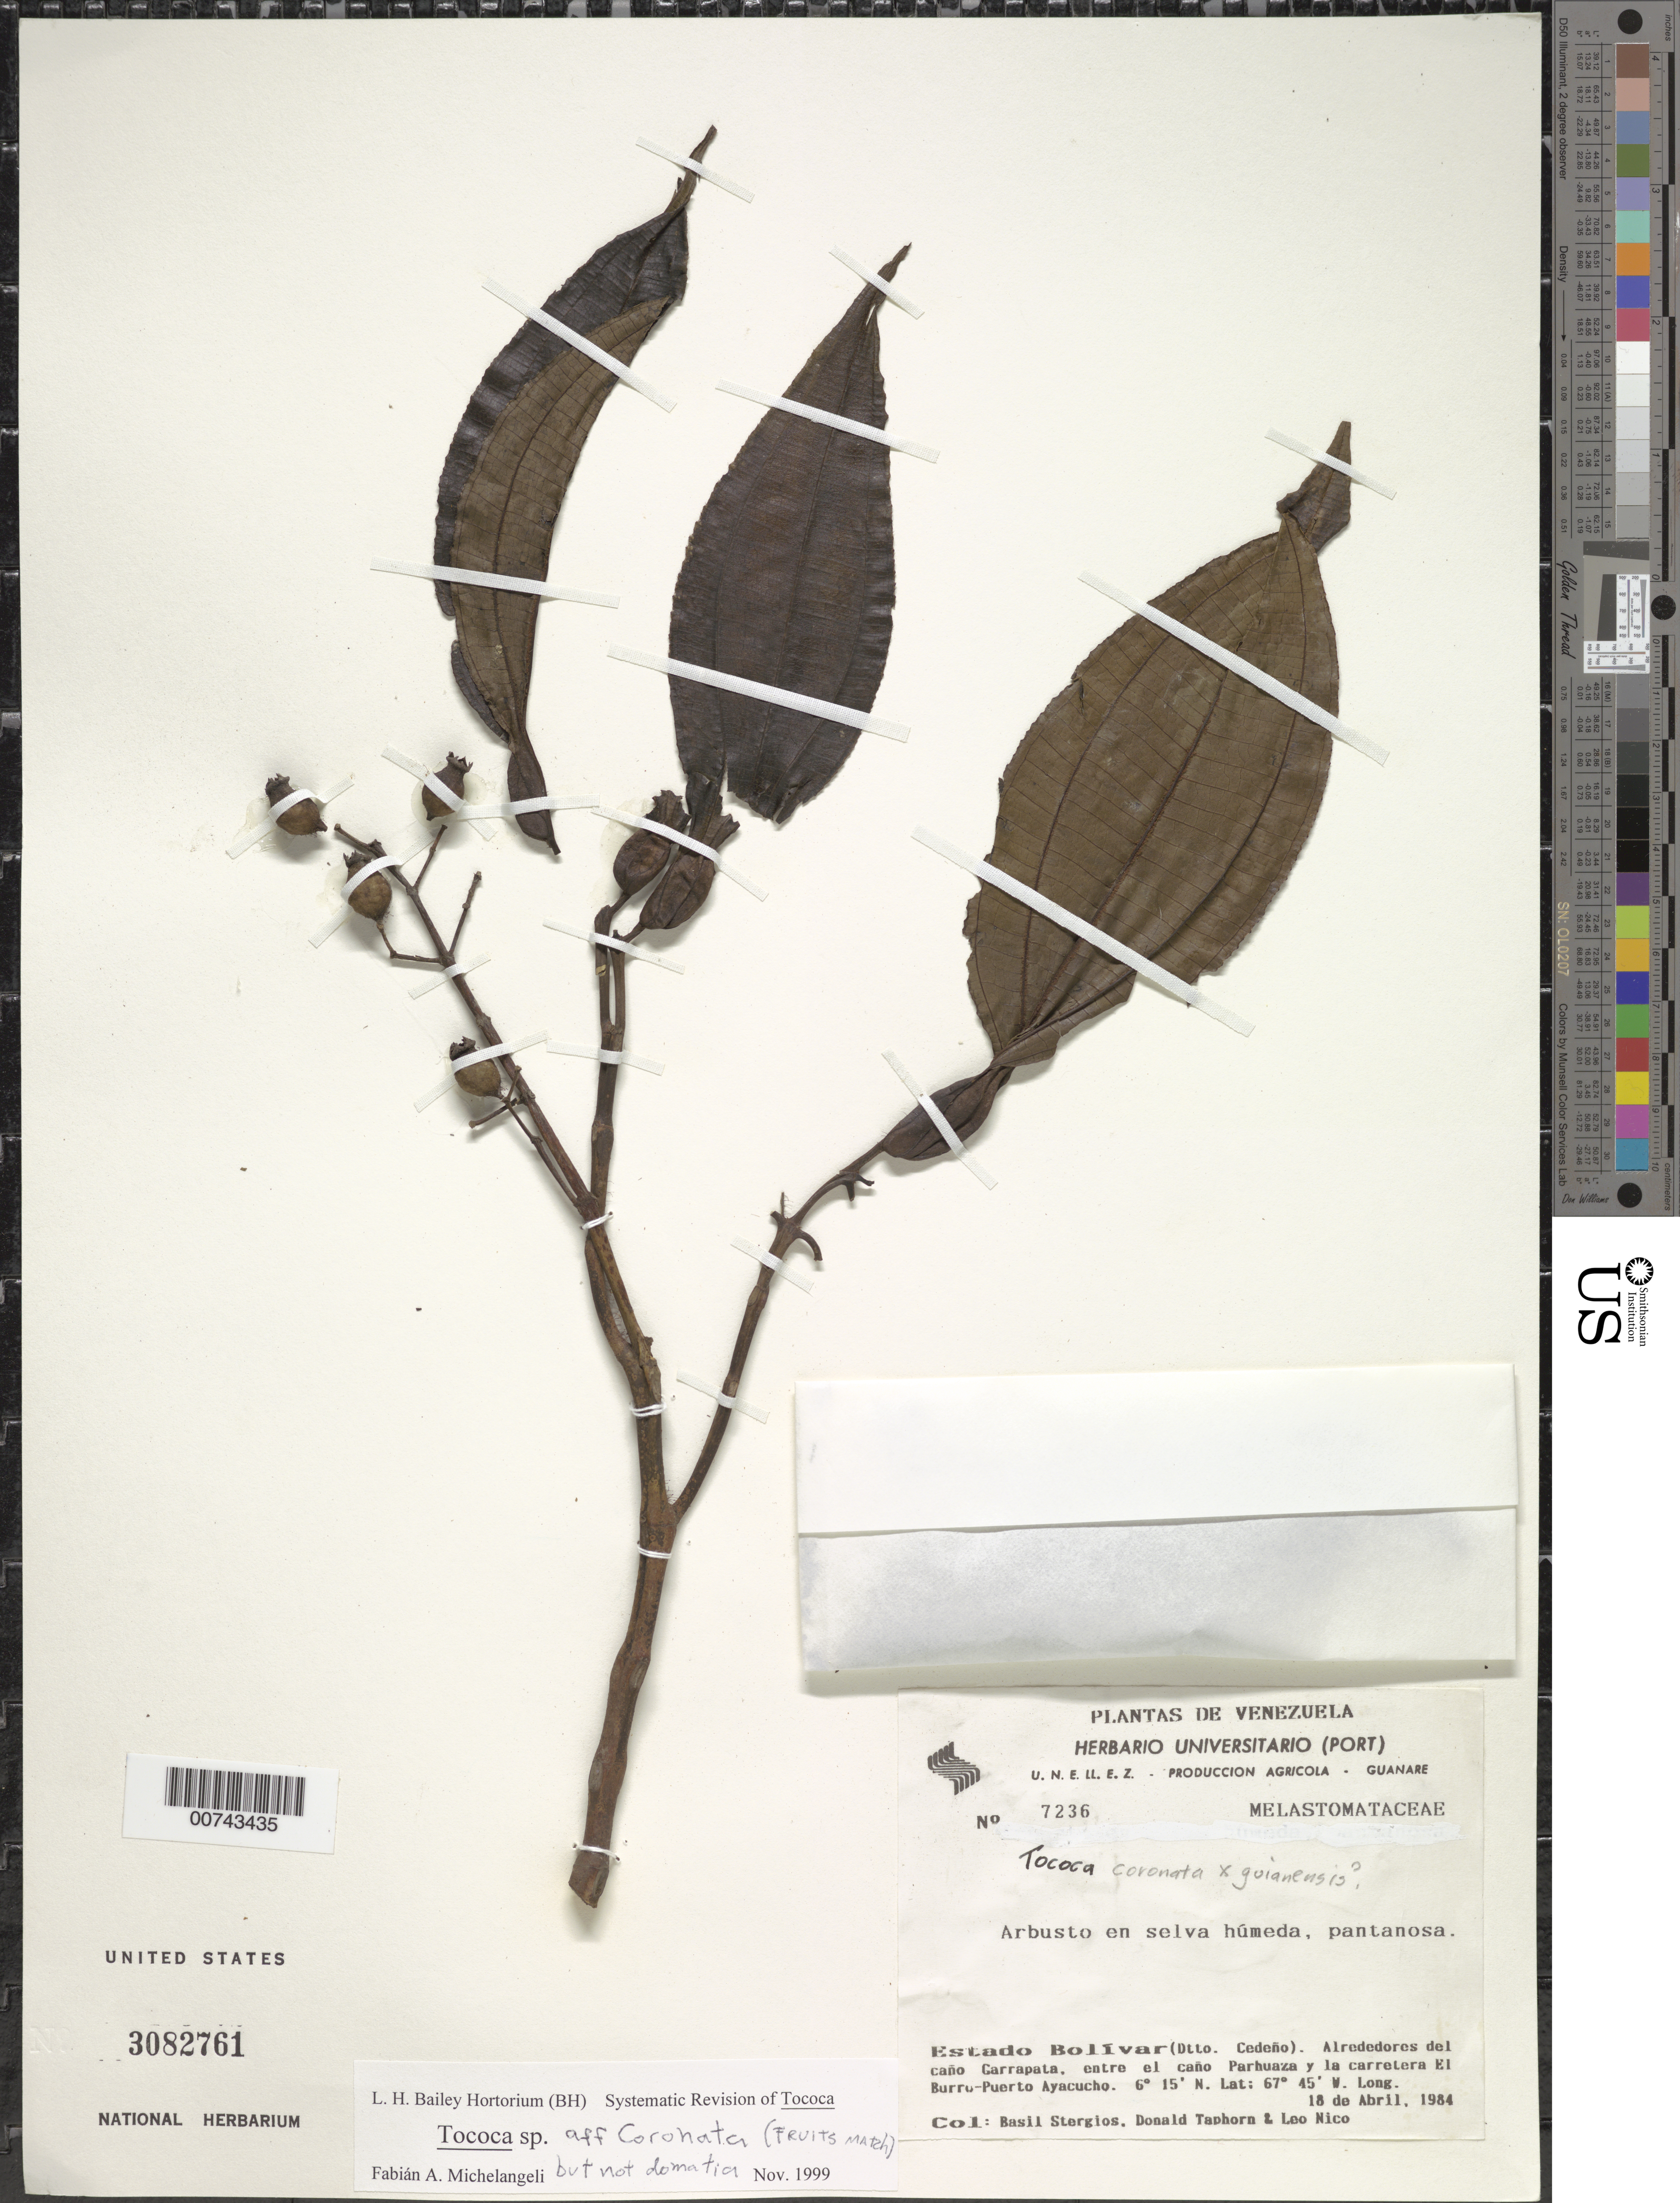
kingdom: Plantae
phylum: Tracheophyta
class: Magnoliopsida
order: Myrtales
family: Melastomataceae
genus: Tococa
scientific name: Tococa coronata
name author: Benth.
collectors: B. G. Stergios, D. Taphorn & L. Nico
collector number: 7236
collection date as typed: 18-Apr-84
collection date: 1984-04-18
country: Venezuela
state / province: Bolívar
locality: Caño Garrapata, entre el Caño Parhuaza y la carretera El Burro-Puerto Ayacucho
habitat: Wet forest, marshy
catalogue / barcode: US 3082761